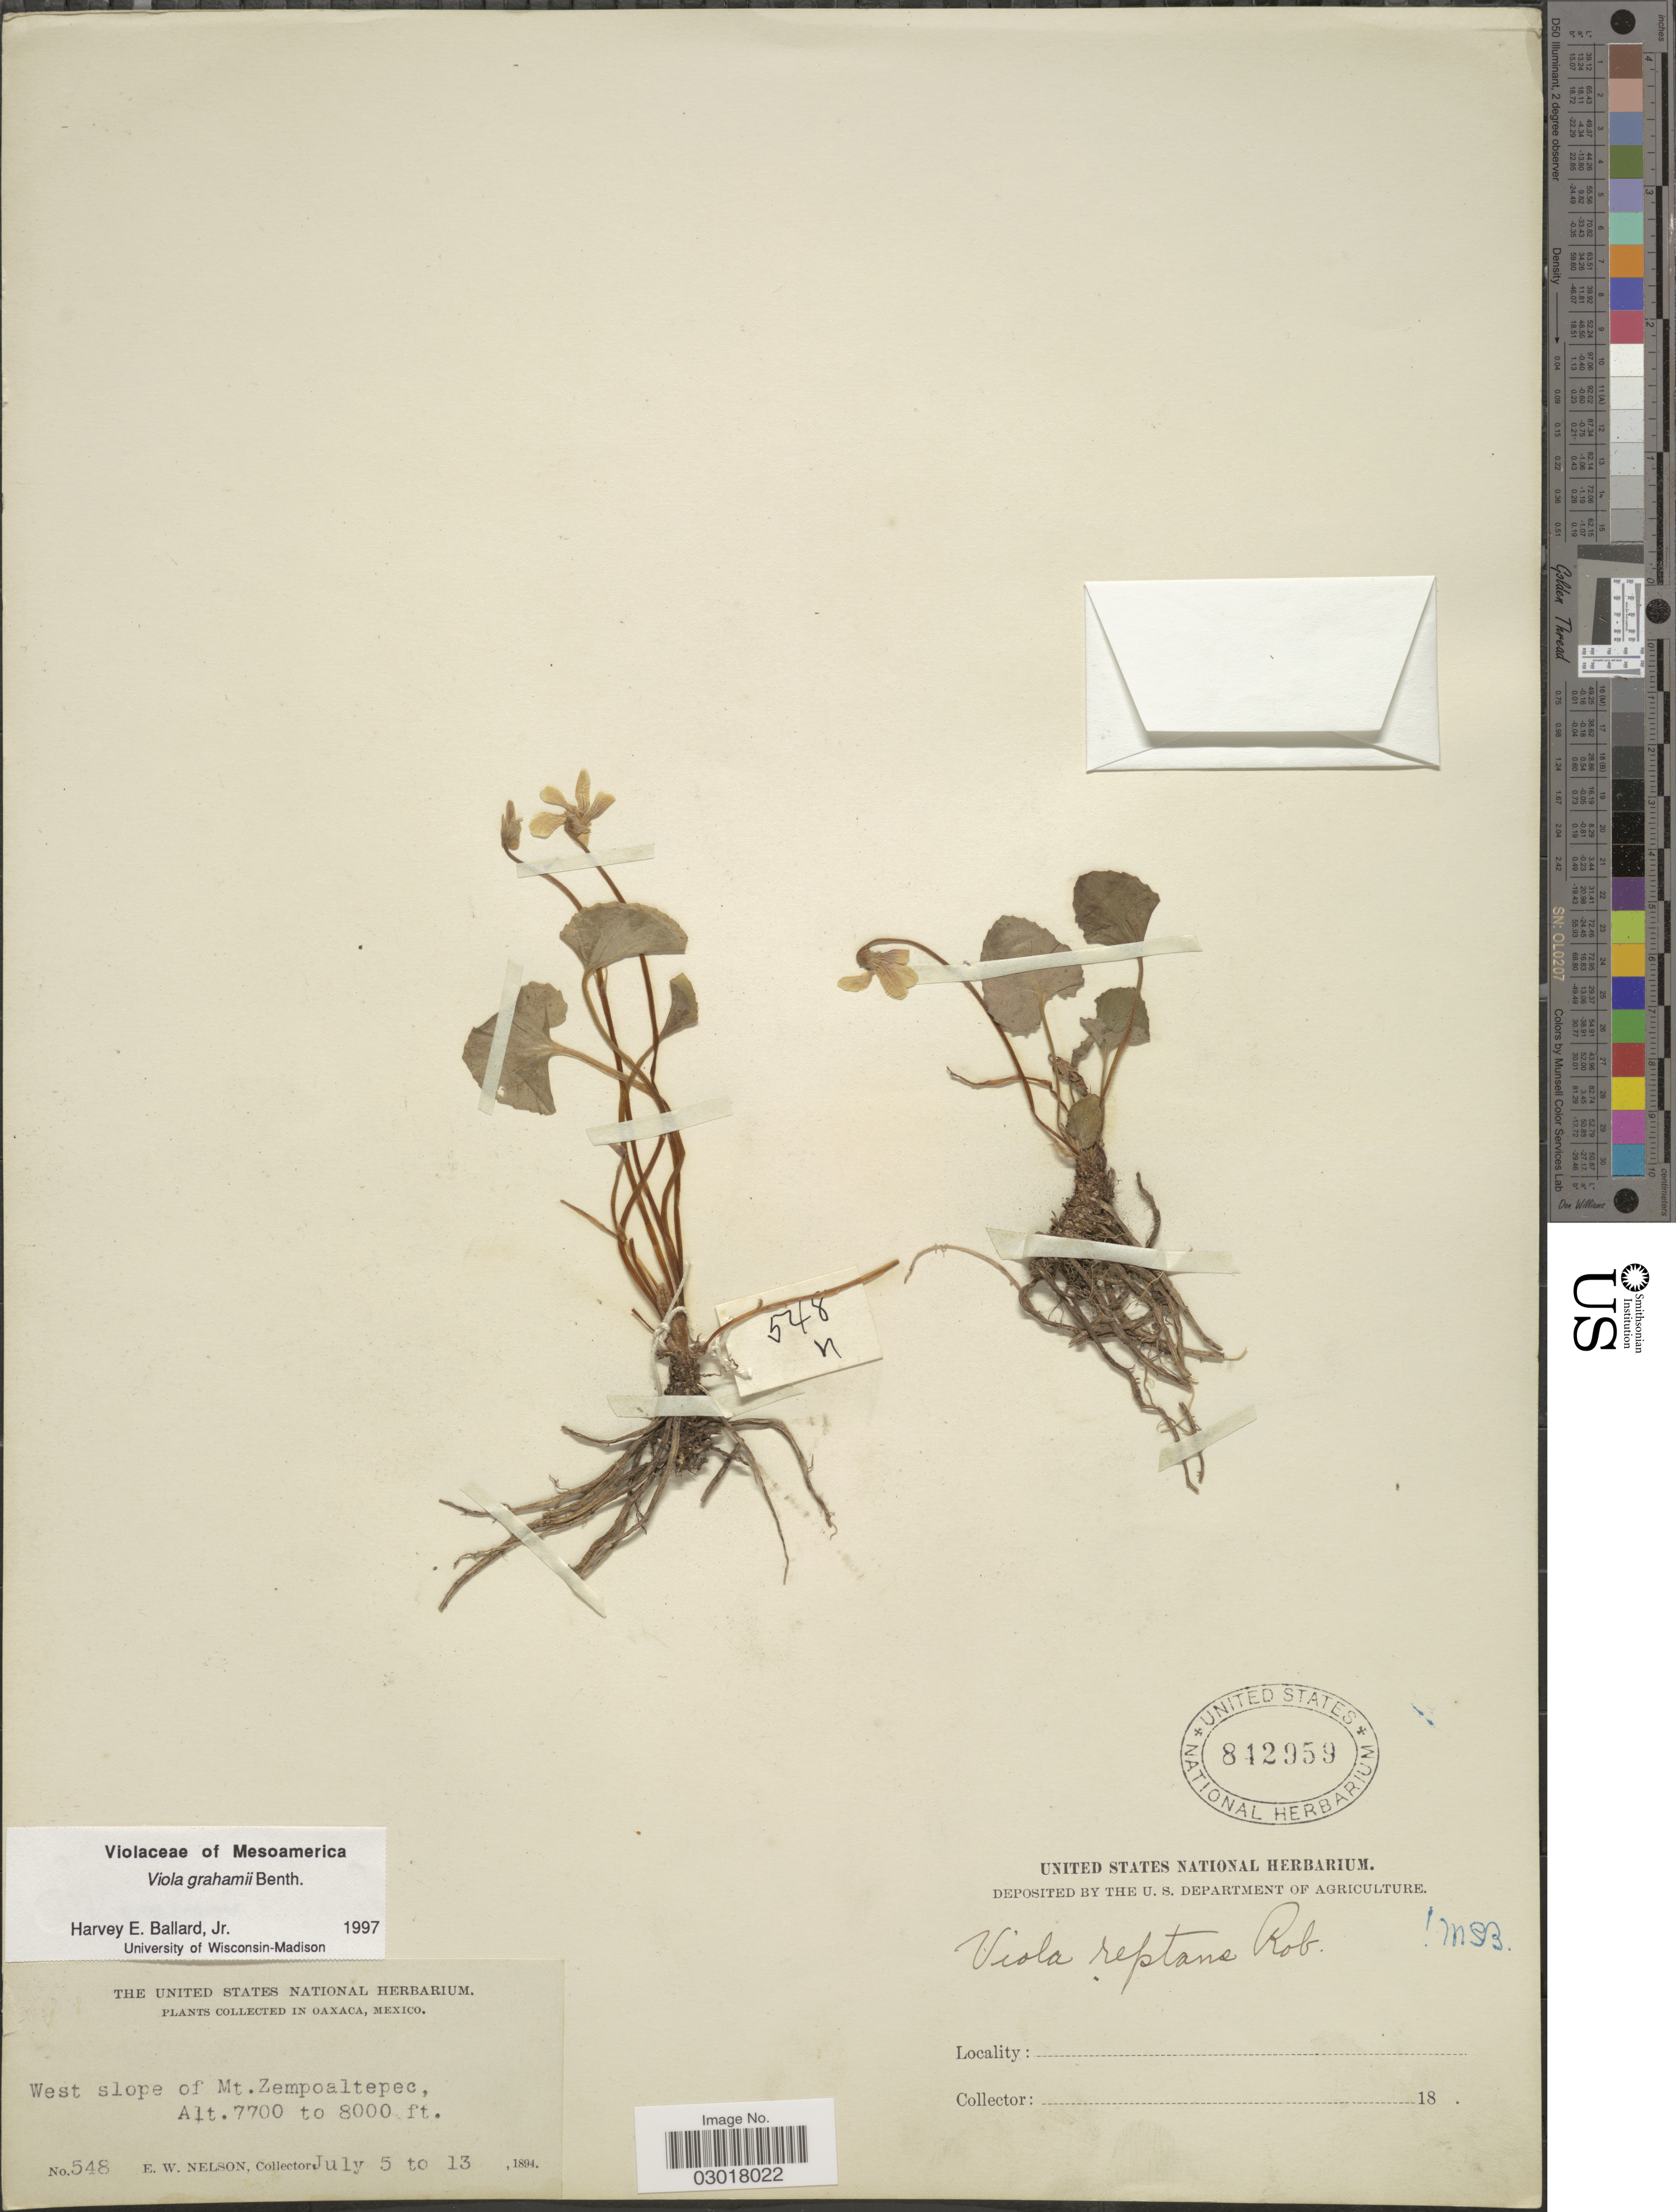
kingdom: Plantae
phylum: Tracheophyta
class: Magnoliopsida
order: Malpighiales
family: Violaceae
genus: Viola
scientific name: Viola grahamii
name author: Benth.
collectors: E. W. Nelson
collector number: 548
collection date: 1894-07-05/1894-07-13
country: Mexico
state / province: Oaxaca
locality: West slope of Mt. Zempoaltepec.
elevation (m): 2347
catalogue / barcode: US 812959